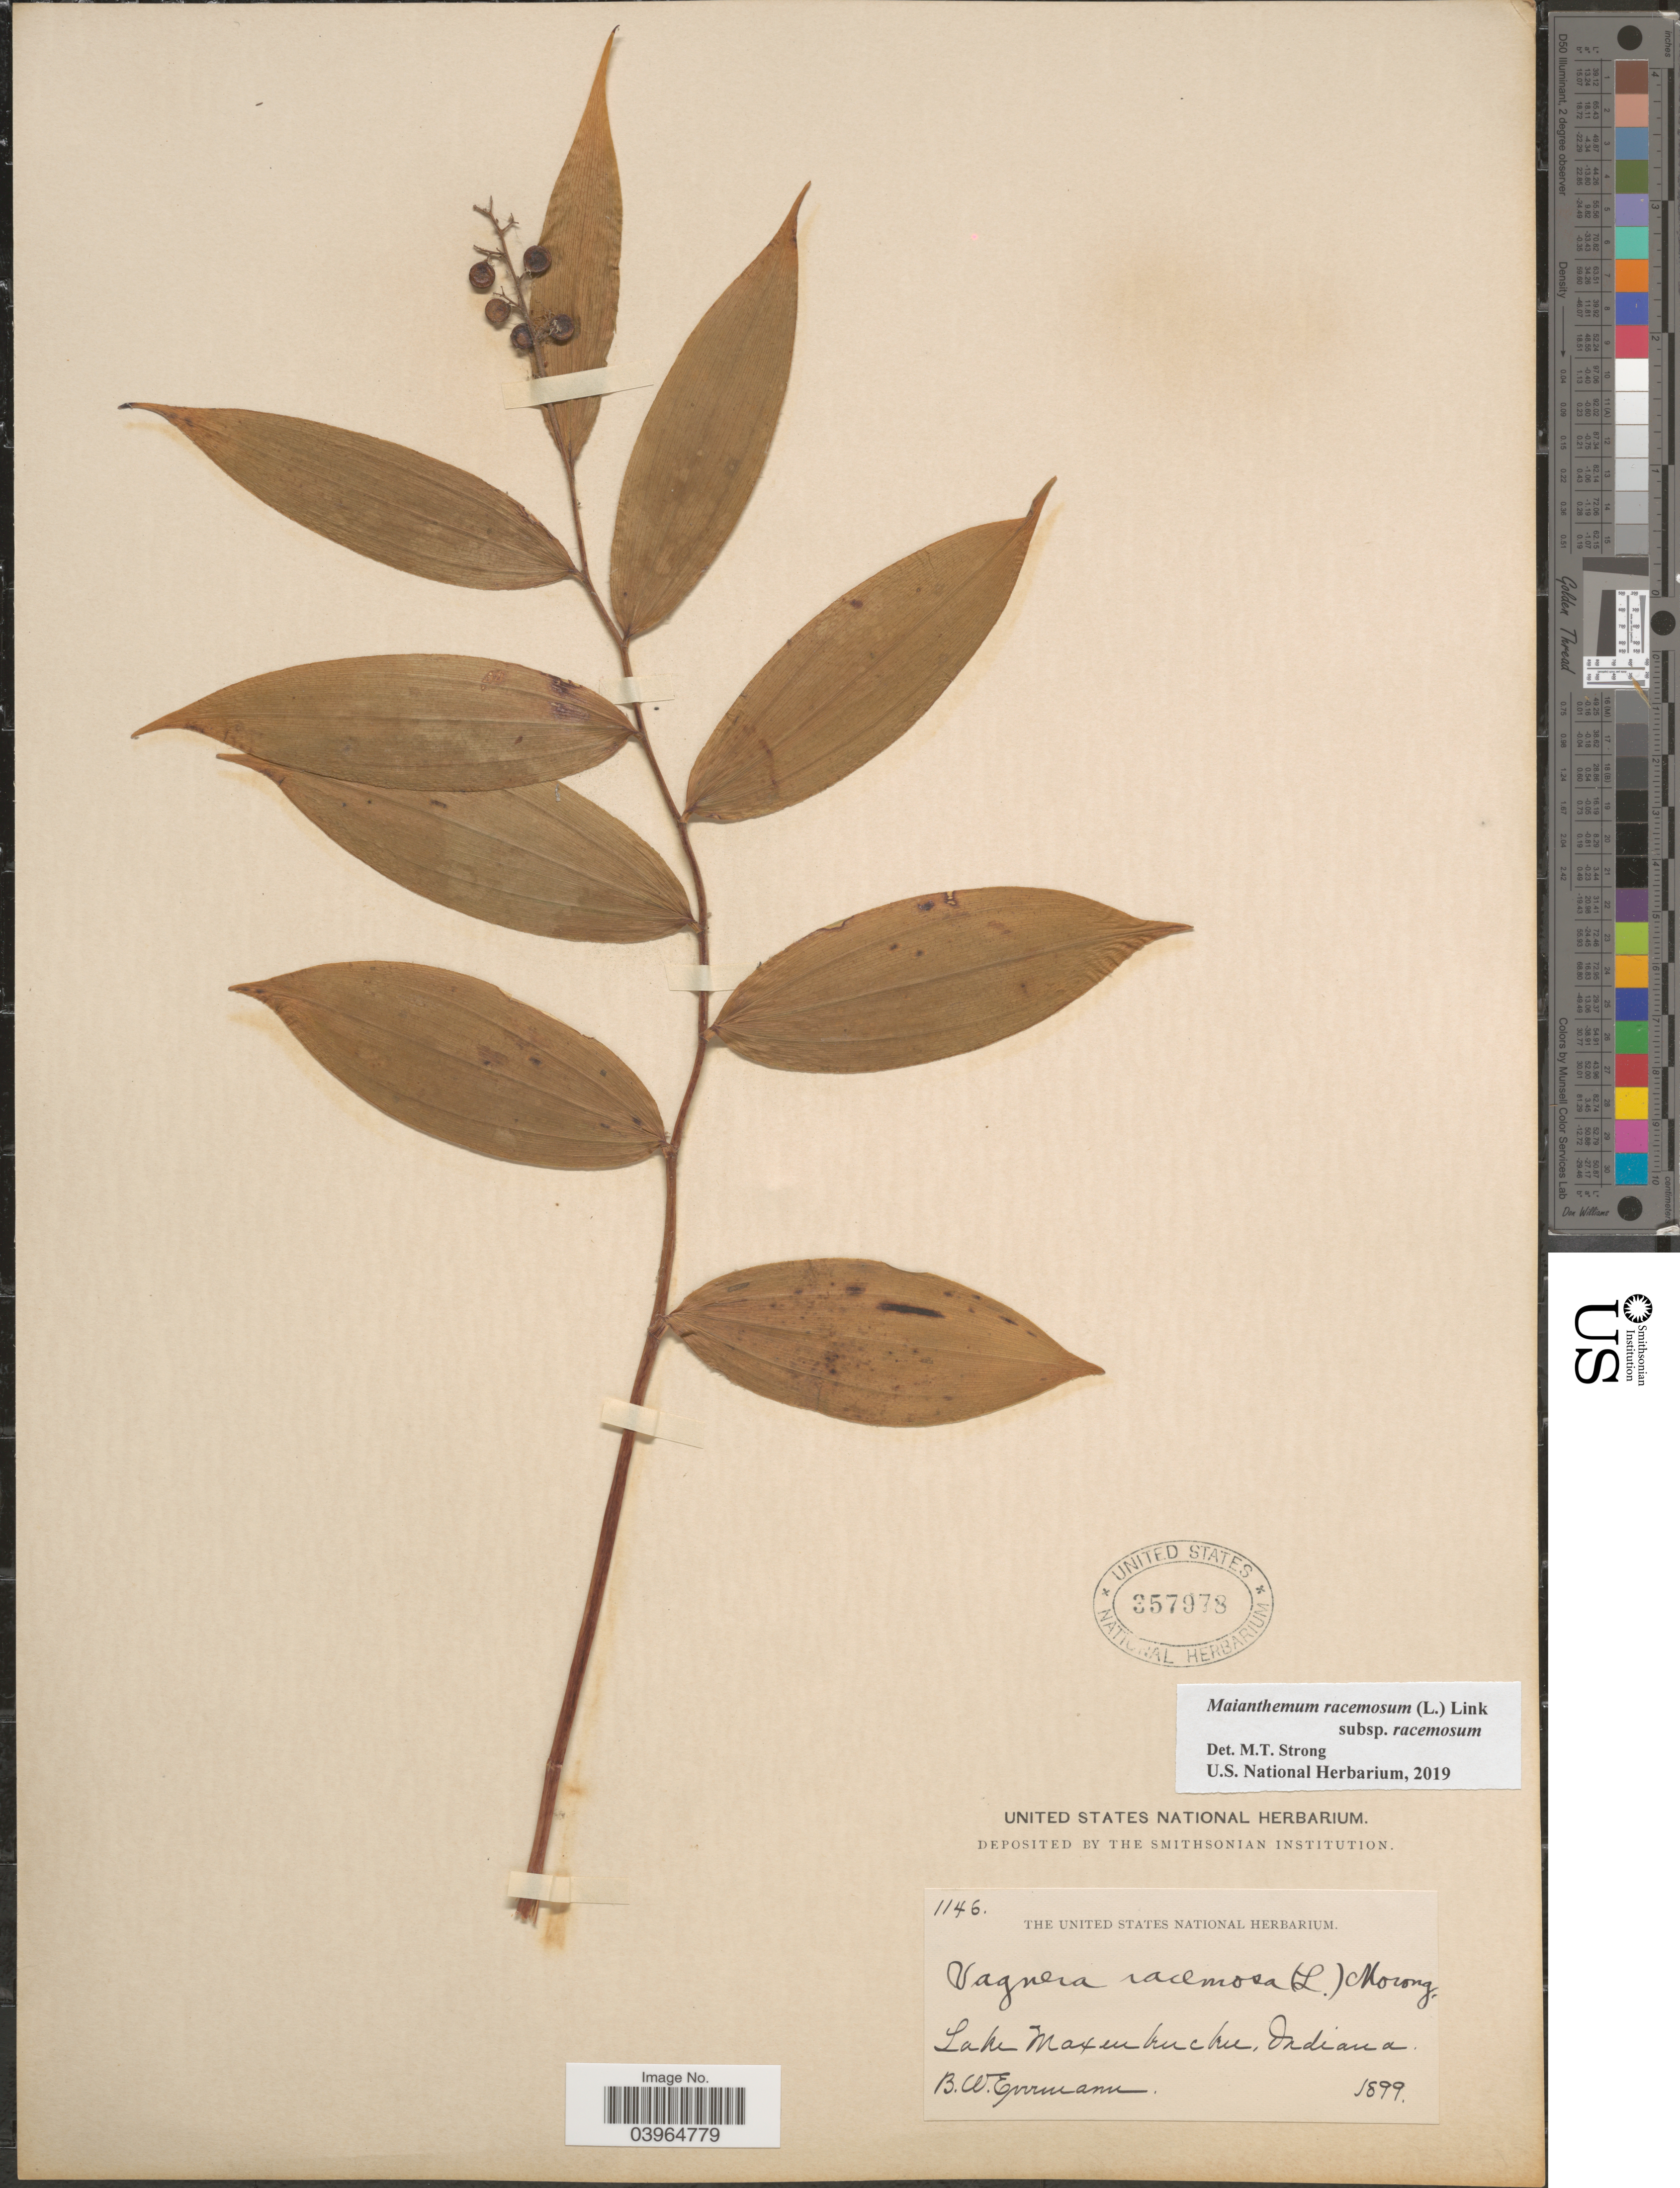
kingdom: Plantae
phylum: Tracheophyta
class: Liliopsida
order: Asparagales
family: Asparagaceae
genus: Maianthemum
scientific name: Maianthemum racemosum subsp. racemosum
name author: (L.) Link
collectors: B. W. Evermann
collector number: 1146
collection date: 1899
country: United States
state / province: Indiana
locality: Lake Maxinkuckee.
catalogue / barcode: US 357978